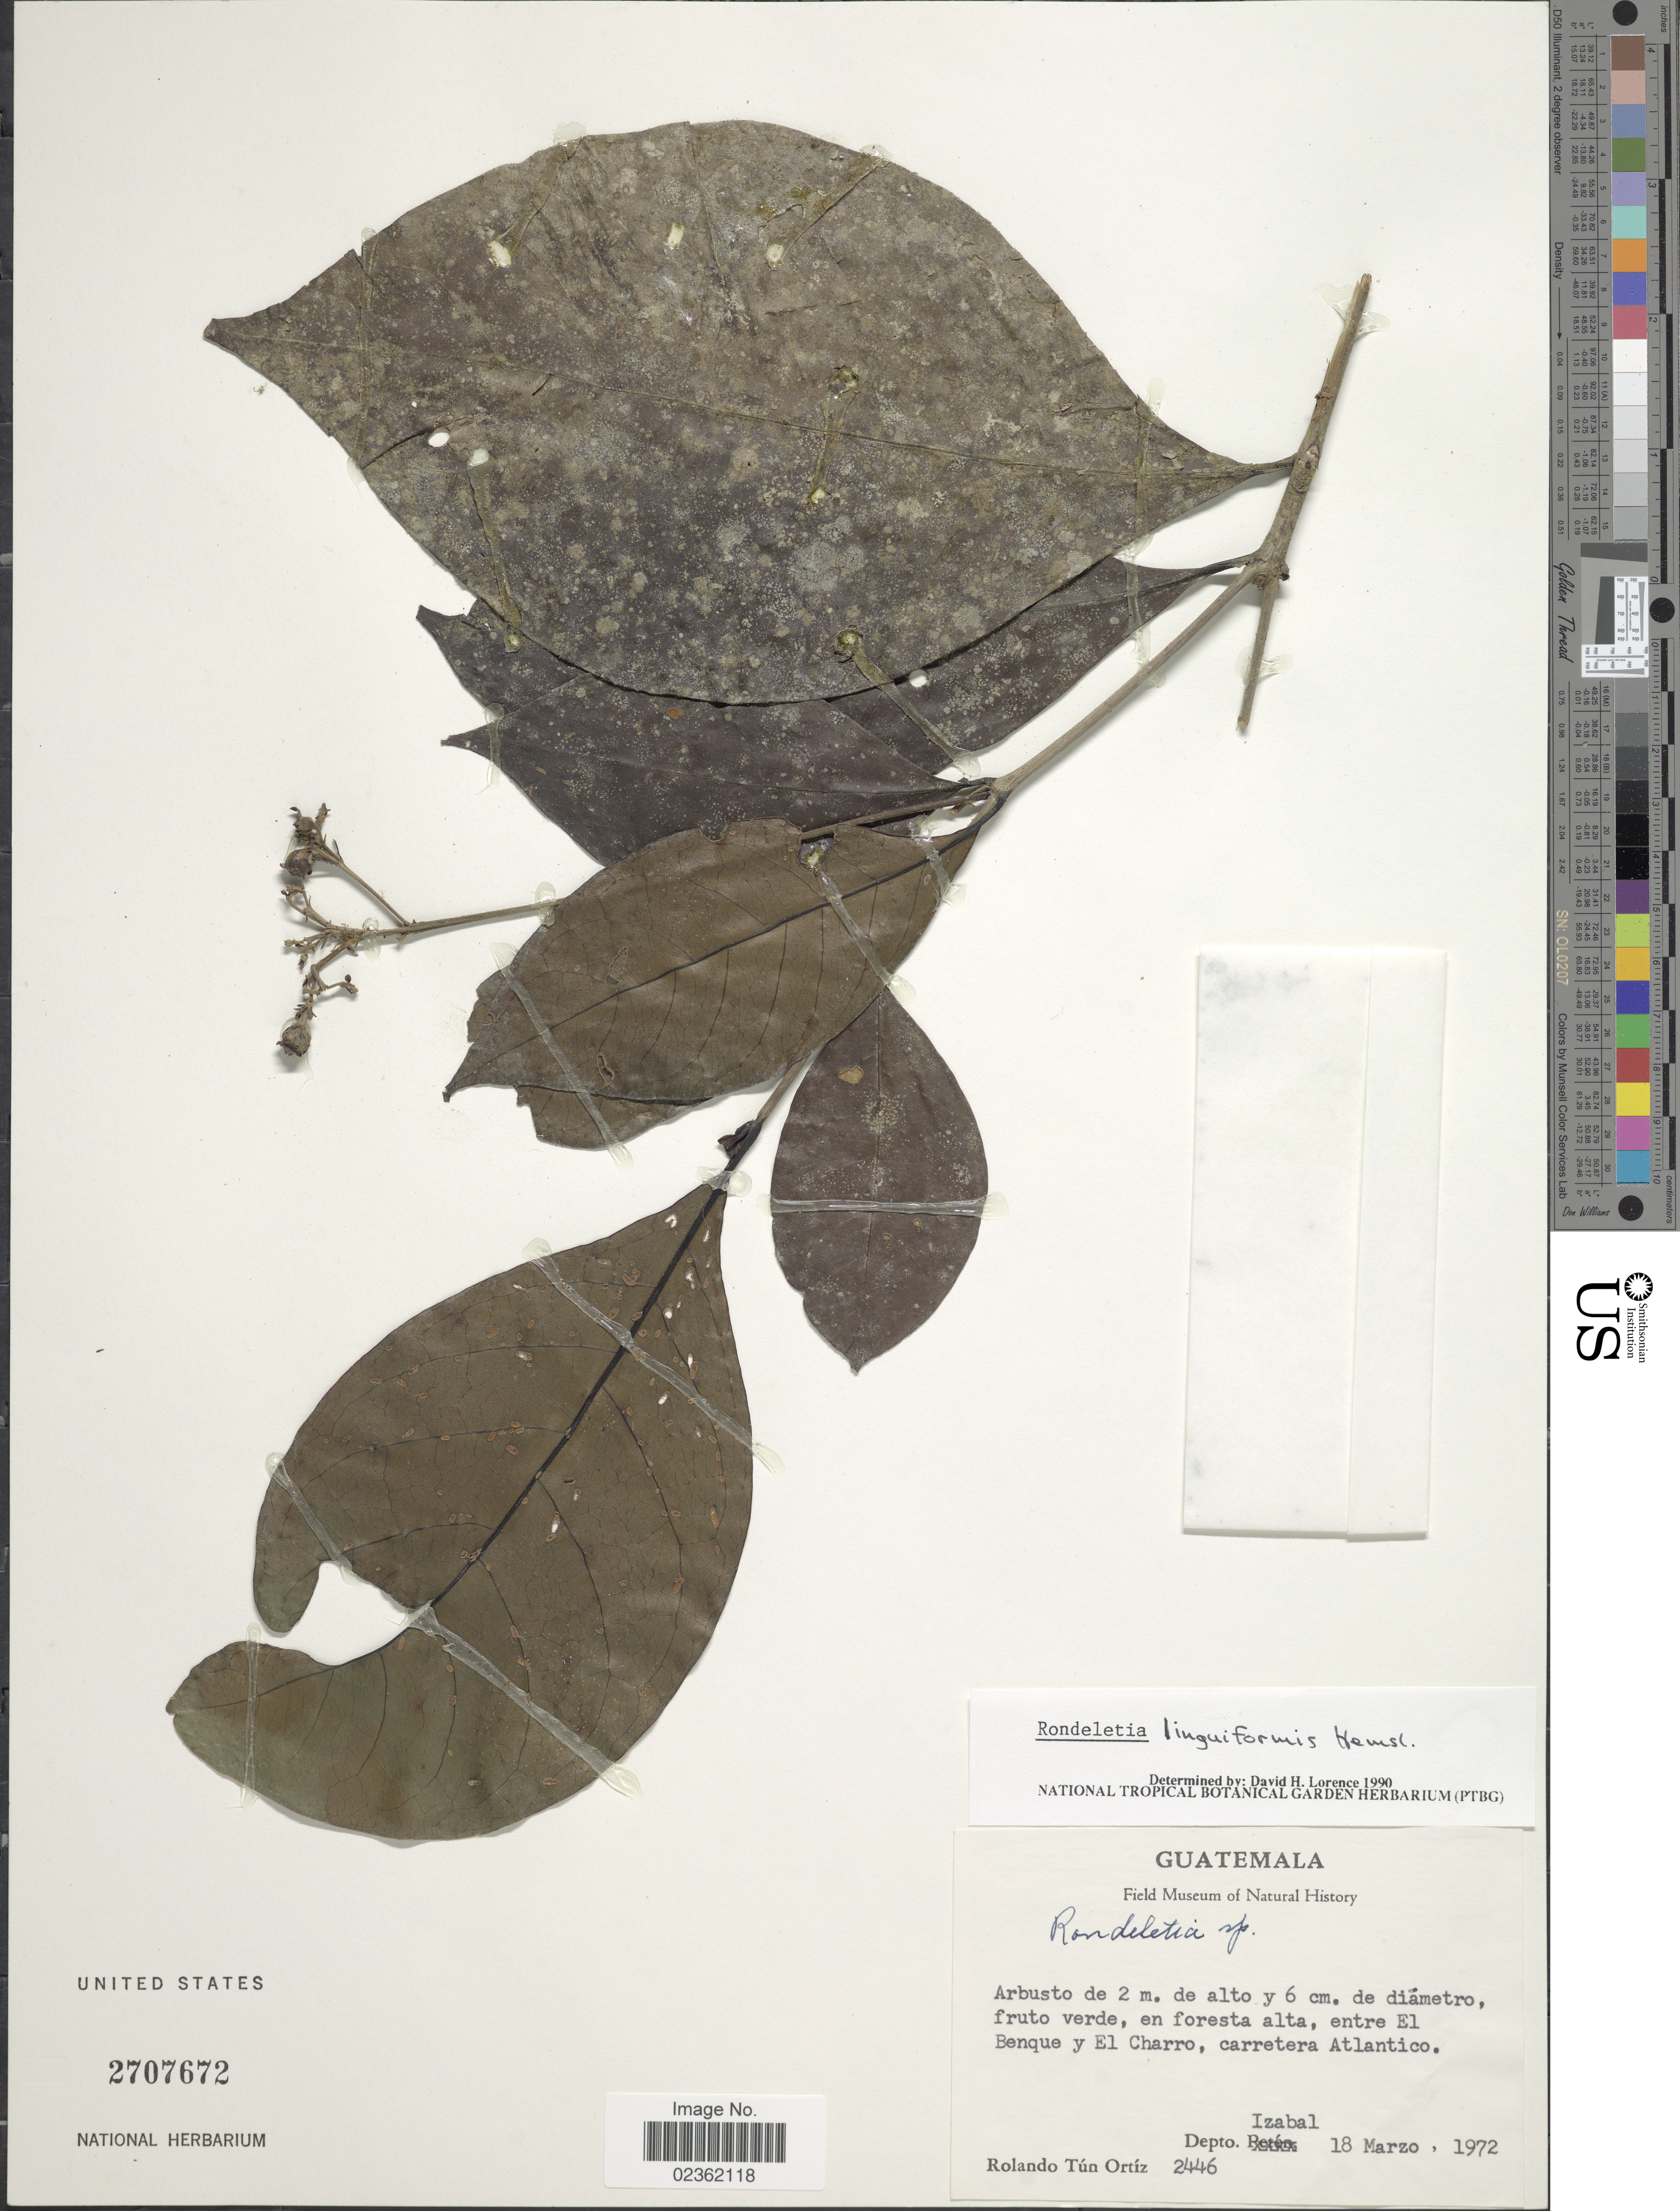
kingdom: Plantae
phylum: Tracheophyta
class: Magnoliopsida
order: Gentianales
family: Rubiaceae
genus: Rondeletia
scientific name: Rondeletia linguiformis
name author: Hemsl.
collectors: R. T. Ortíz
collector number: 2446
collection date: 1972-03-18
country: Guatemala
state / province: Izabal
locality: Entre El Benque y El Charro, carretera Atlantico.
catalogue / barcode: US 2707672